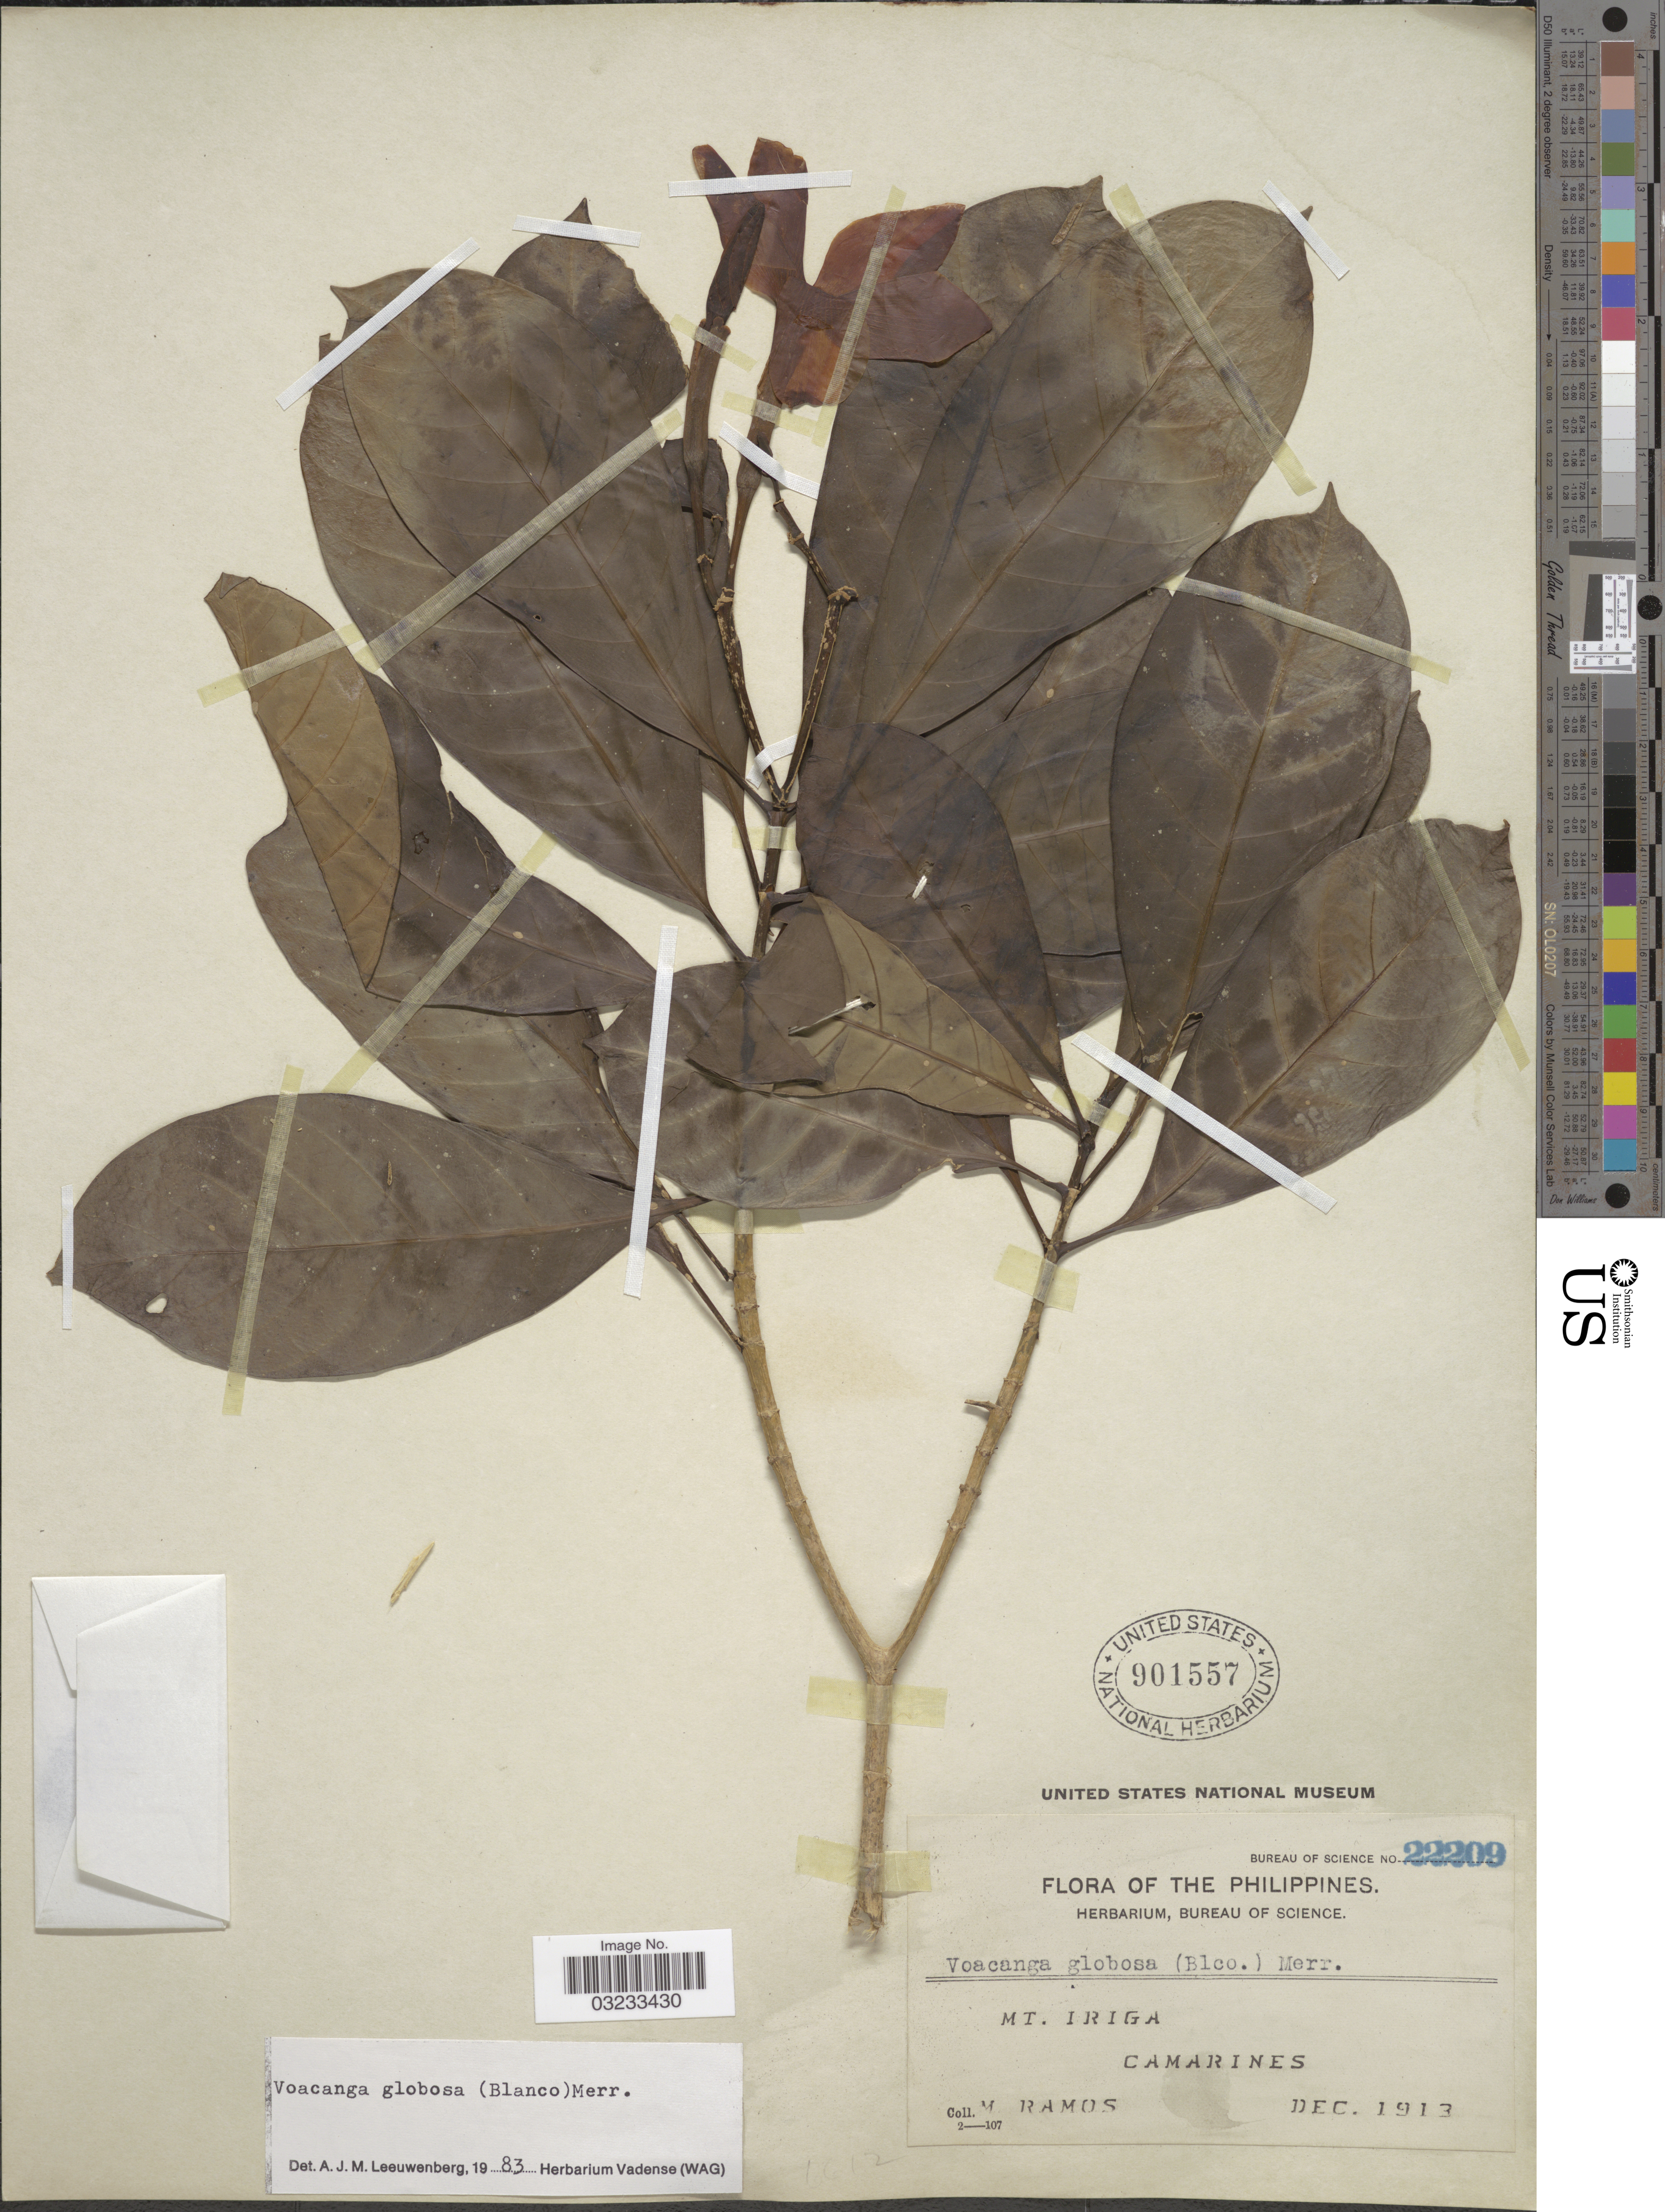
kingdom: Plantae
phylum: Tracheophyta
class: Magnoliopsida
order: Gentianales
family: Apocynaceae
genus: Voacanga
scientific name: Voacanga globosa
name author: (Blanco) Merr.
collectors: M. Ramos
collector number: Bureau of Science 22209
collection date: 1913-12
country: Philippines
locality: Mt. Iriga, Camarines.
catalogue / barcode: US 901557